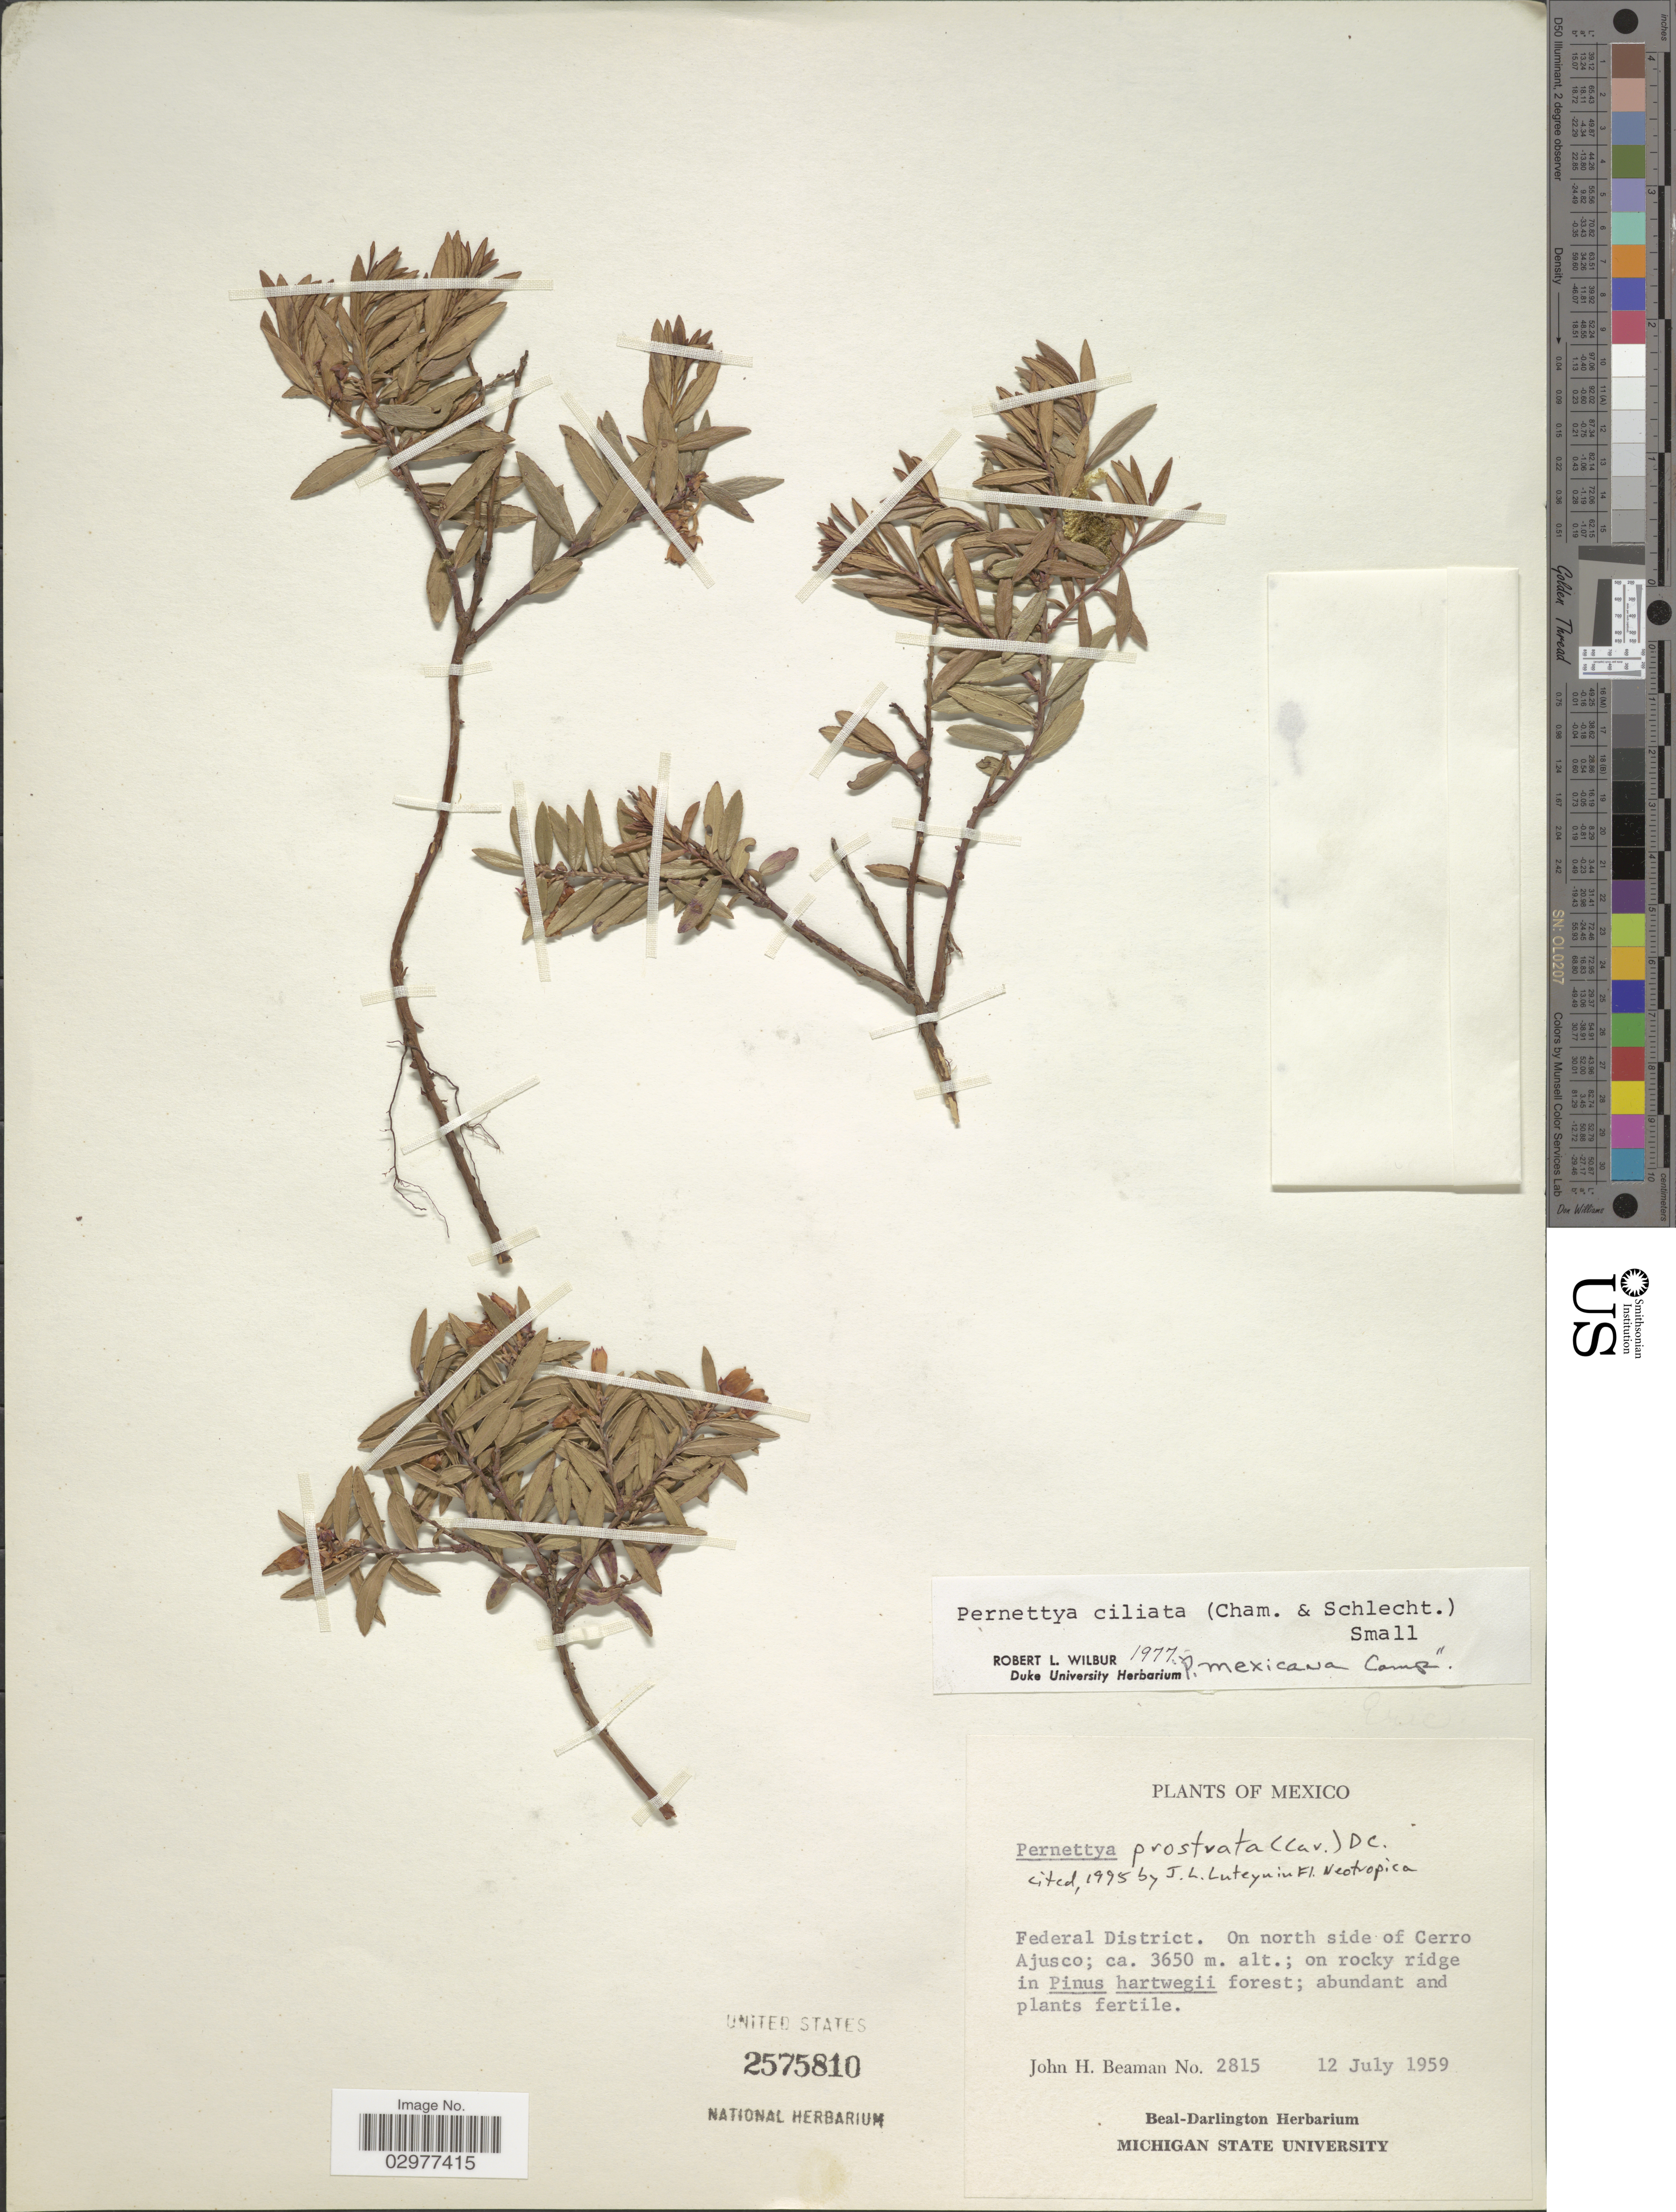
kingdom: Plantae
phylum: Tracheophyta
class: Magnoliopsida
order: Ericales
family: Ericaceae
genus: Pernettya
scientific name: Pernettya prostrata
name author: (Cav.) DC.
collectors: J. H. Beaman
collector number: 2815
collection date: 1959-07-12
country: Mexico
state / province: Distrito Federal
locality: Federal District. On north side of Cerro Ajusco.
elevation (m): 3650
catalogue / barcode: US 2575810